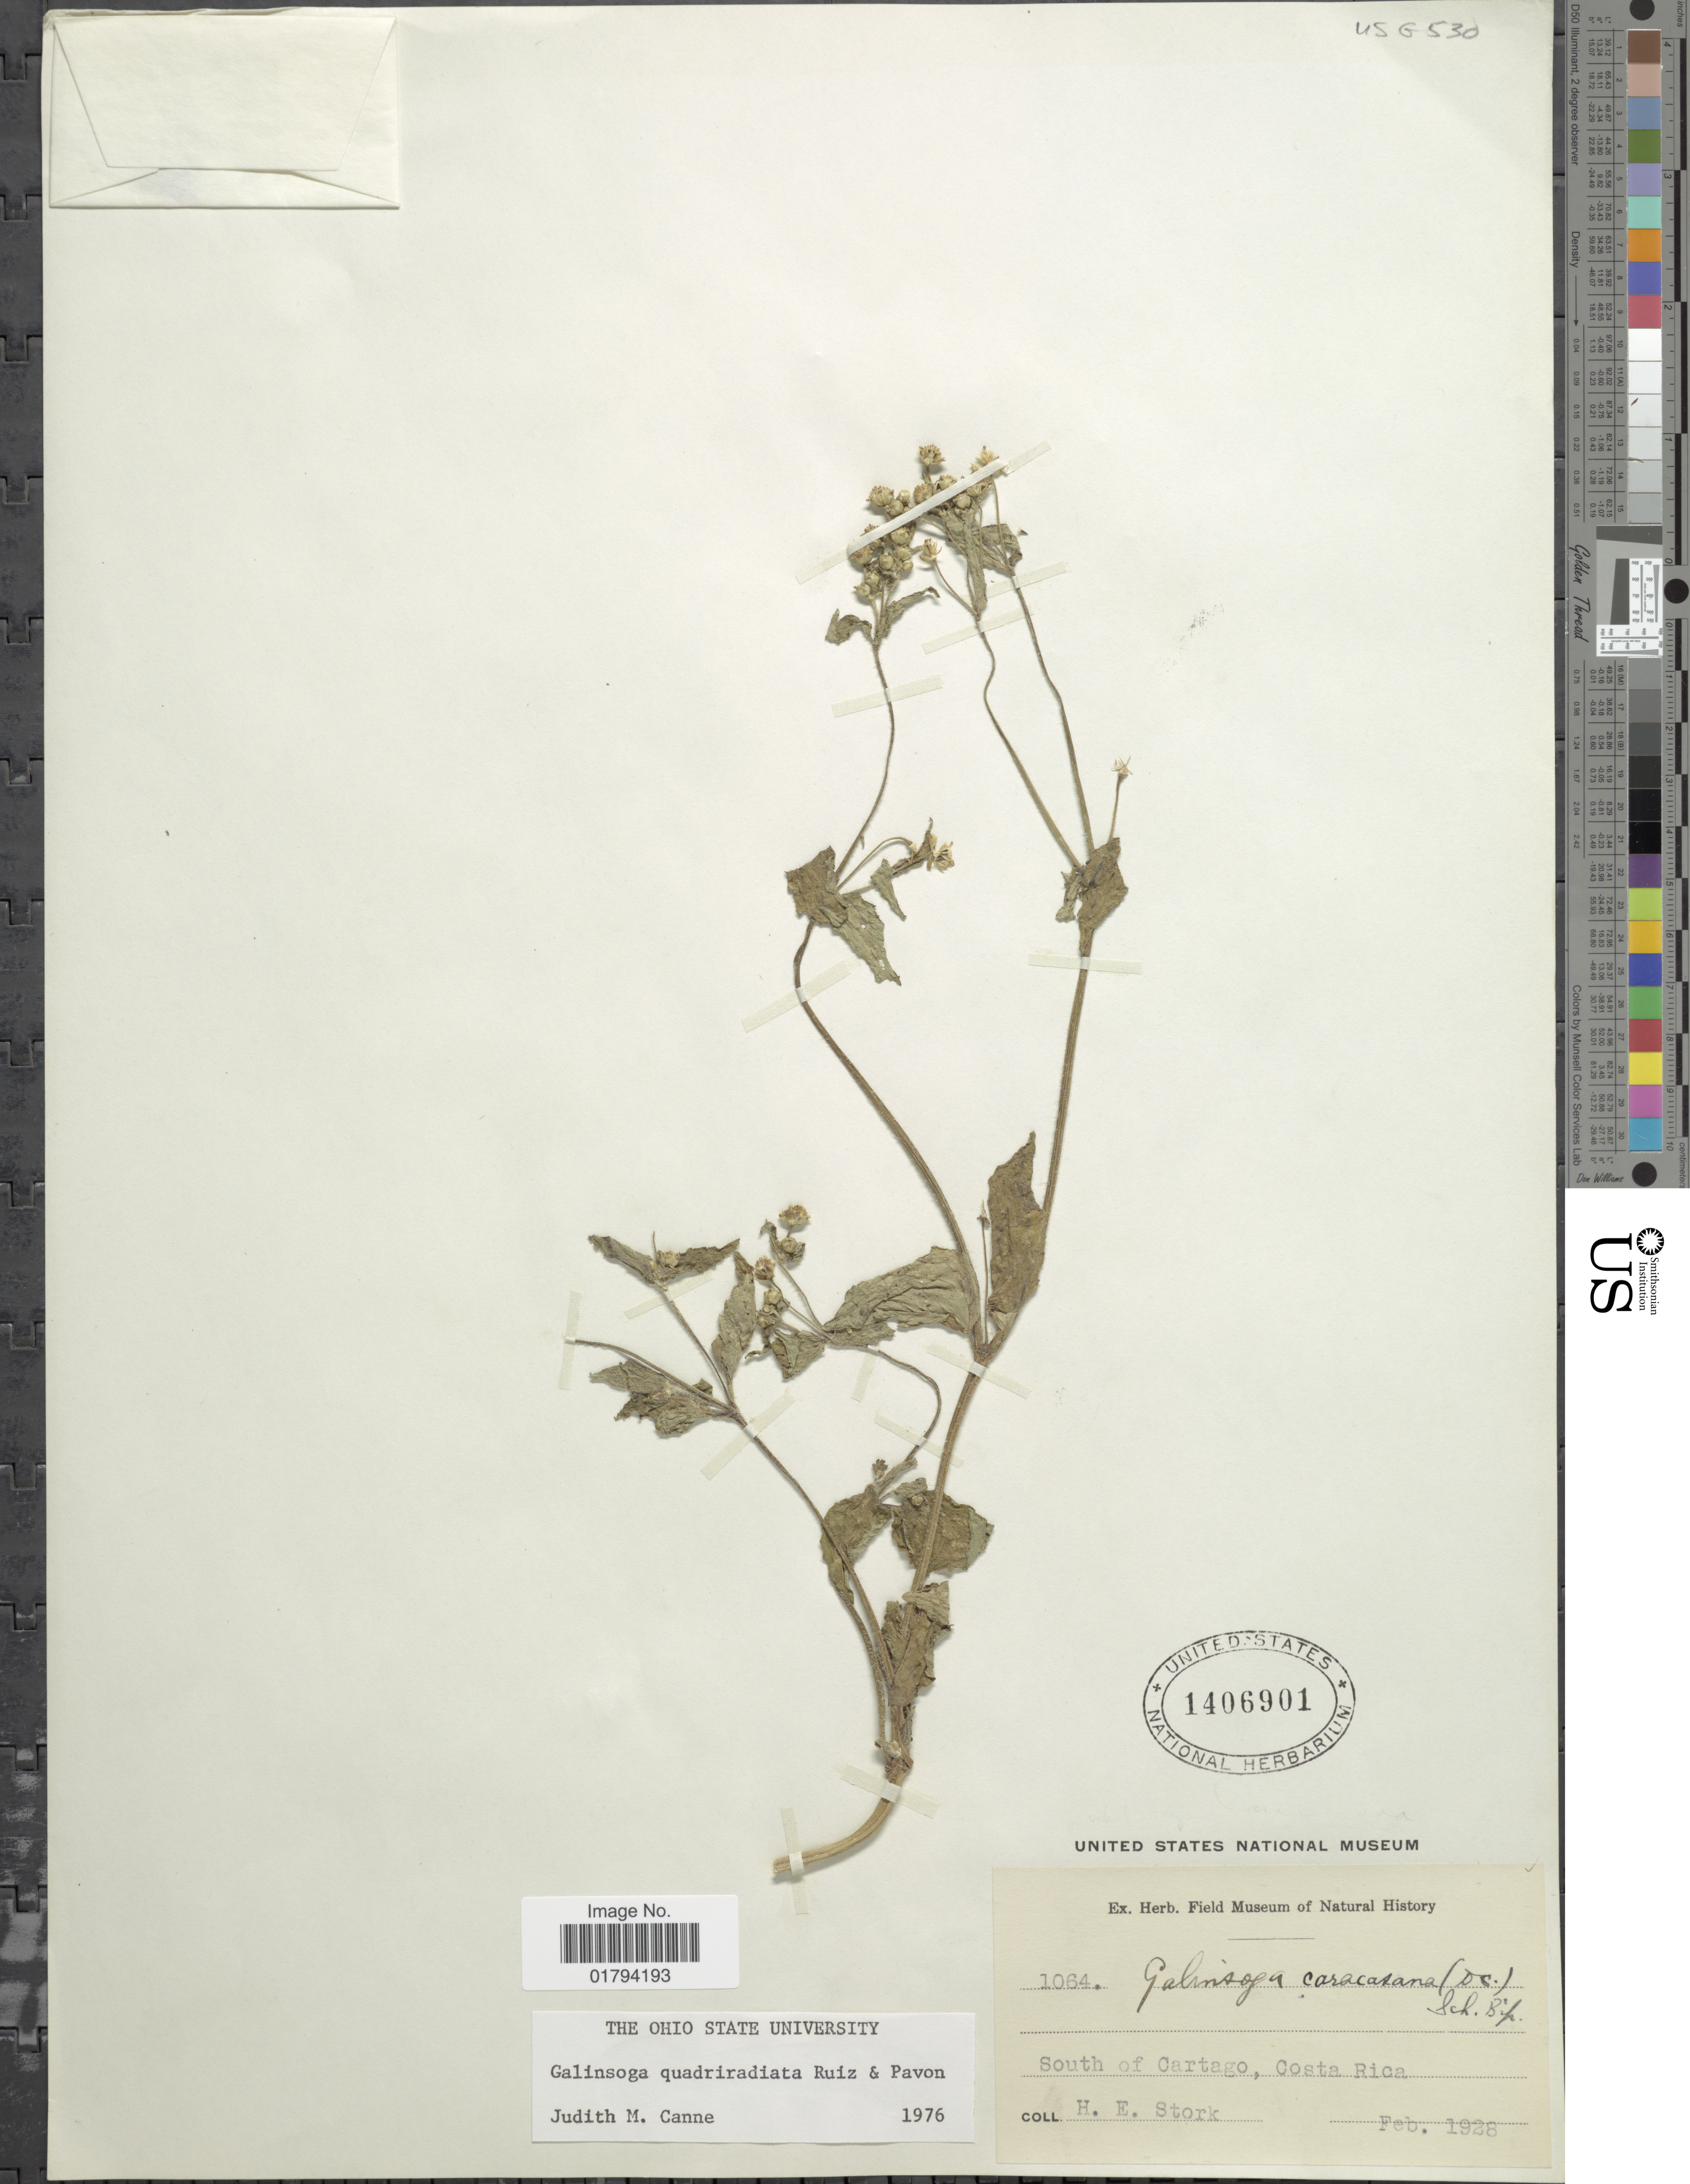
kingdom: Plantae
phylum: Tracheophyta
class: Magnoliopsida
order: Asterales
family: Asteraceae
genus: Galinsoga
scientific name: Galinsoga quadriradiata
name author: Ruiz & Pav.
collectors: H. E. Stork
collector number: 1064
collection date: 1928-02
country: Costa Rica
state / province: Cartago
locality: South of Cartago.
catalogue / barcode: US 1406901